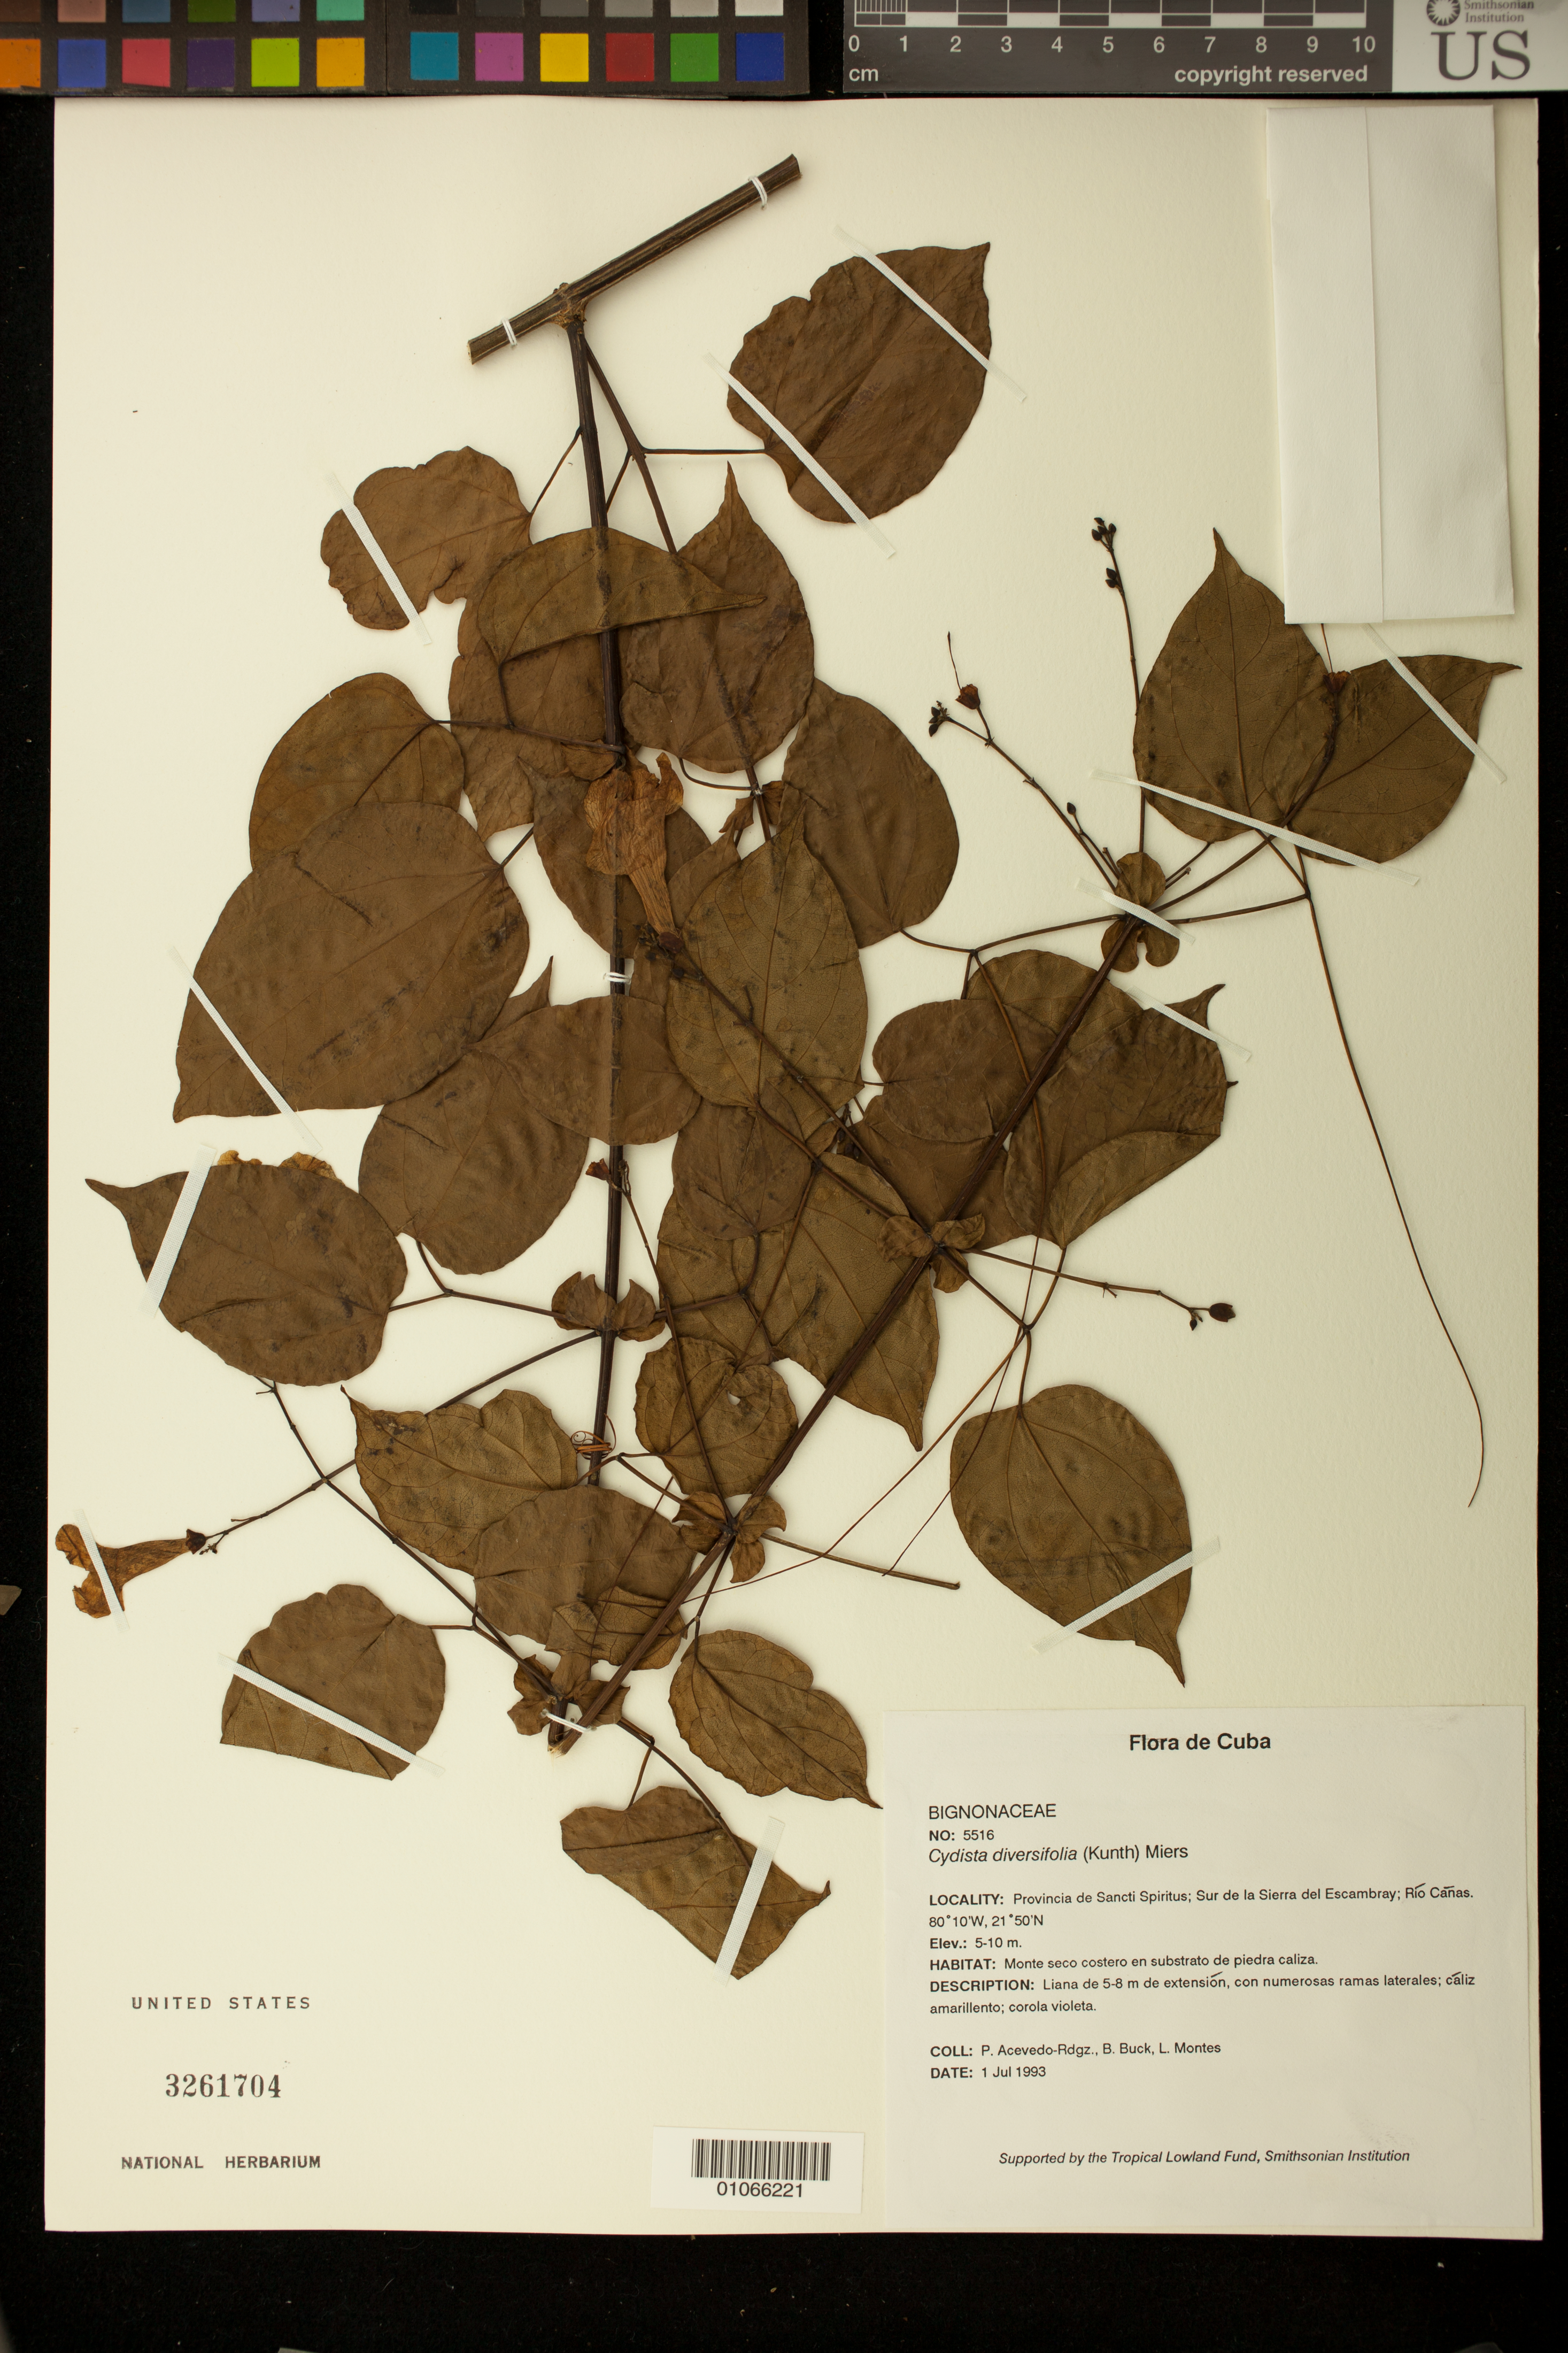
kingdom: Plantae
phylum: Tracheophyta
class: Magnoliopsida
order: Lamiales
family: Bignoniaceae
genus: Bignonia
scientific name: Bignonia diversifolia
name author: Kunth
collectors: P. Acevedo-Rodr., B. Buck & L. Montes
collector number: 5516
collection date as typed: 01 Jul 1993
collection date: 1993-07-01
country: Cuba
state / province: Sancti Spiritus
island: Cuba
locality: South of la Sierra del Escambray; Rio Canas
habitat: Monte seco costero en substrato de piedra caliza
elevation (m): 5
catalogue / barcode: US 3261704